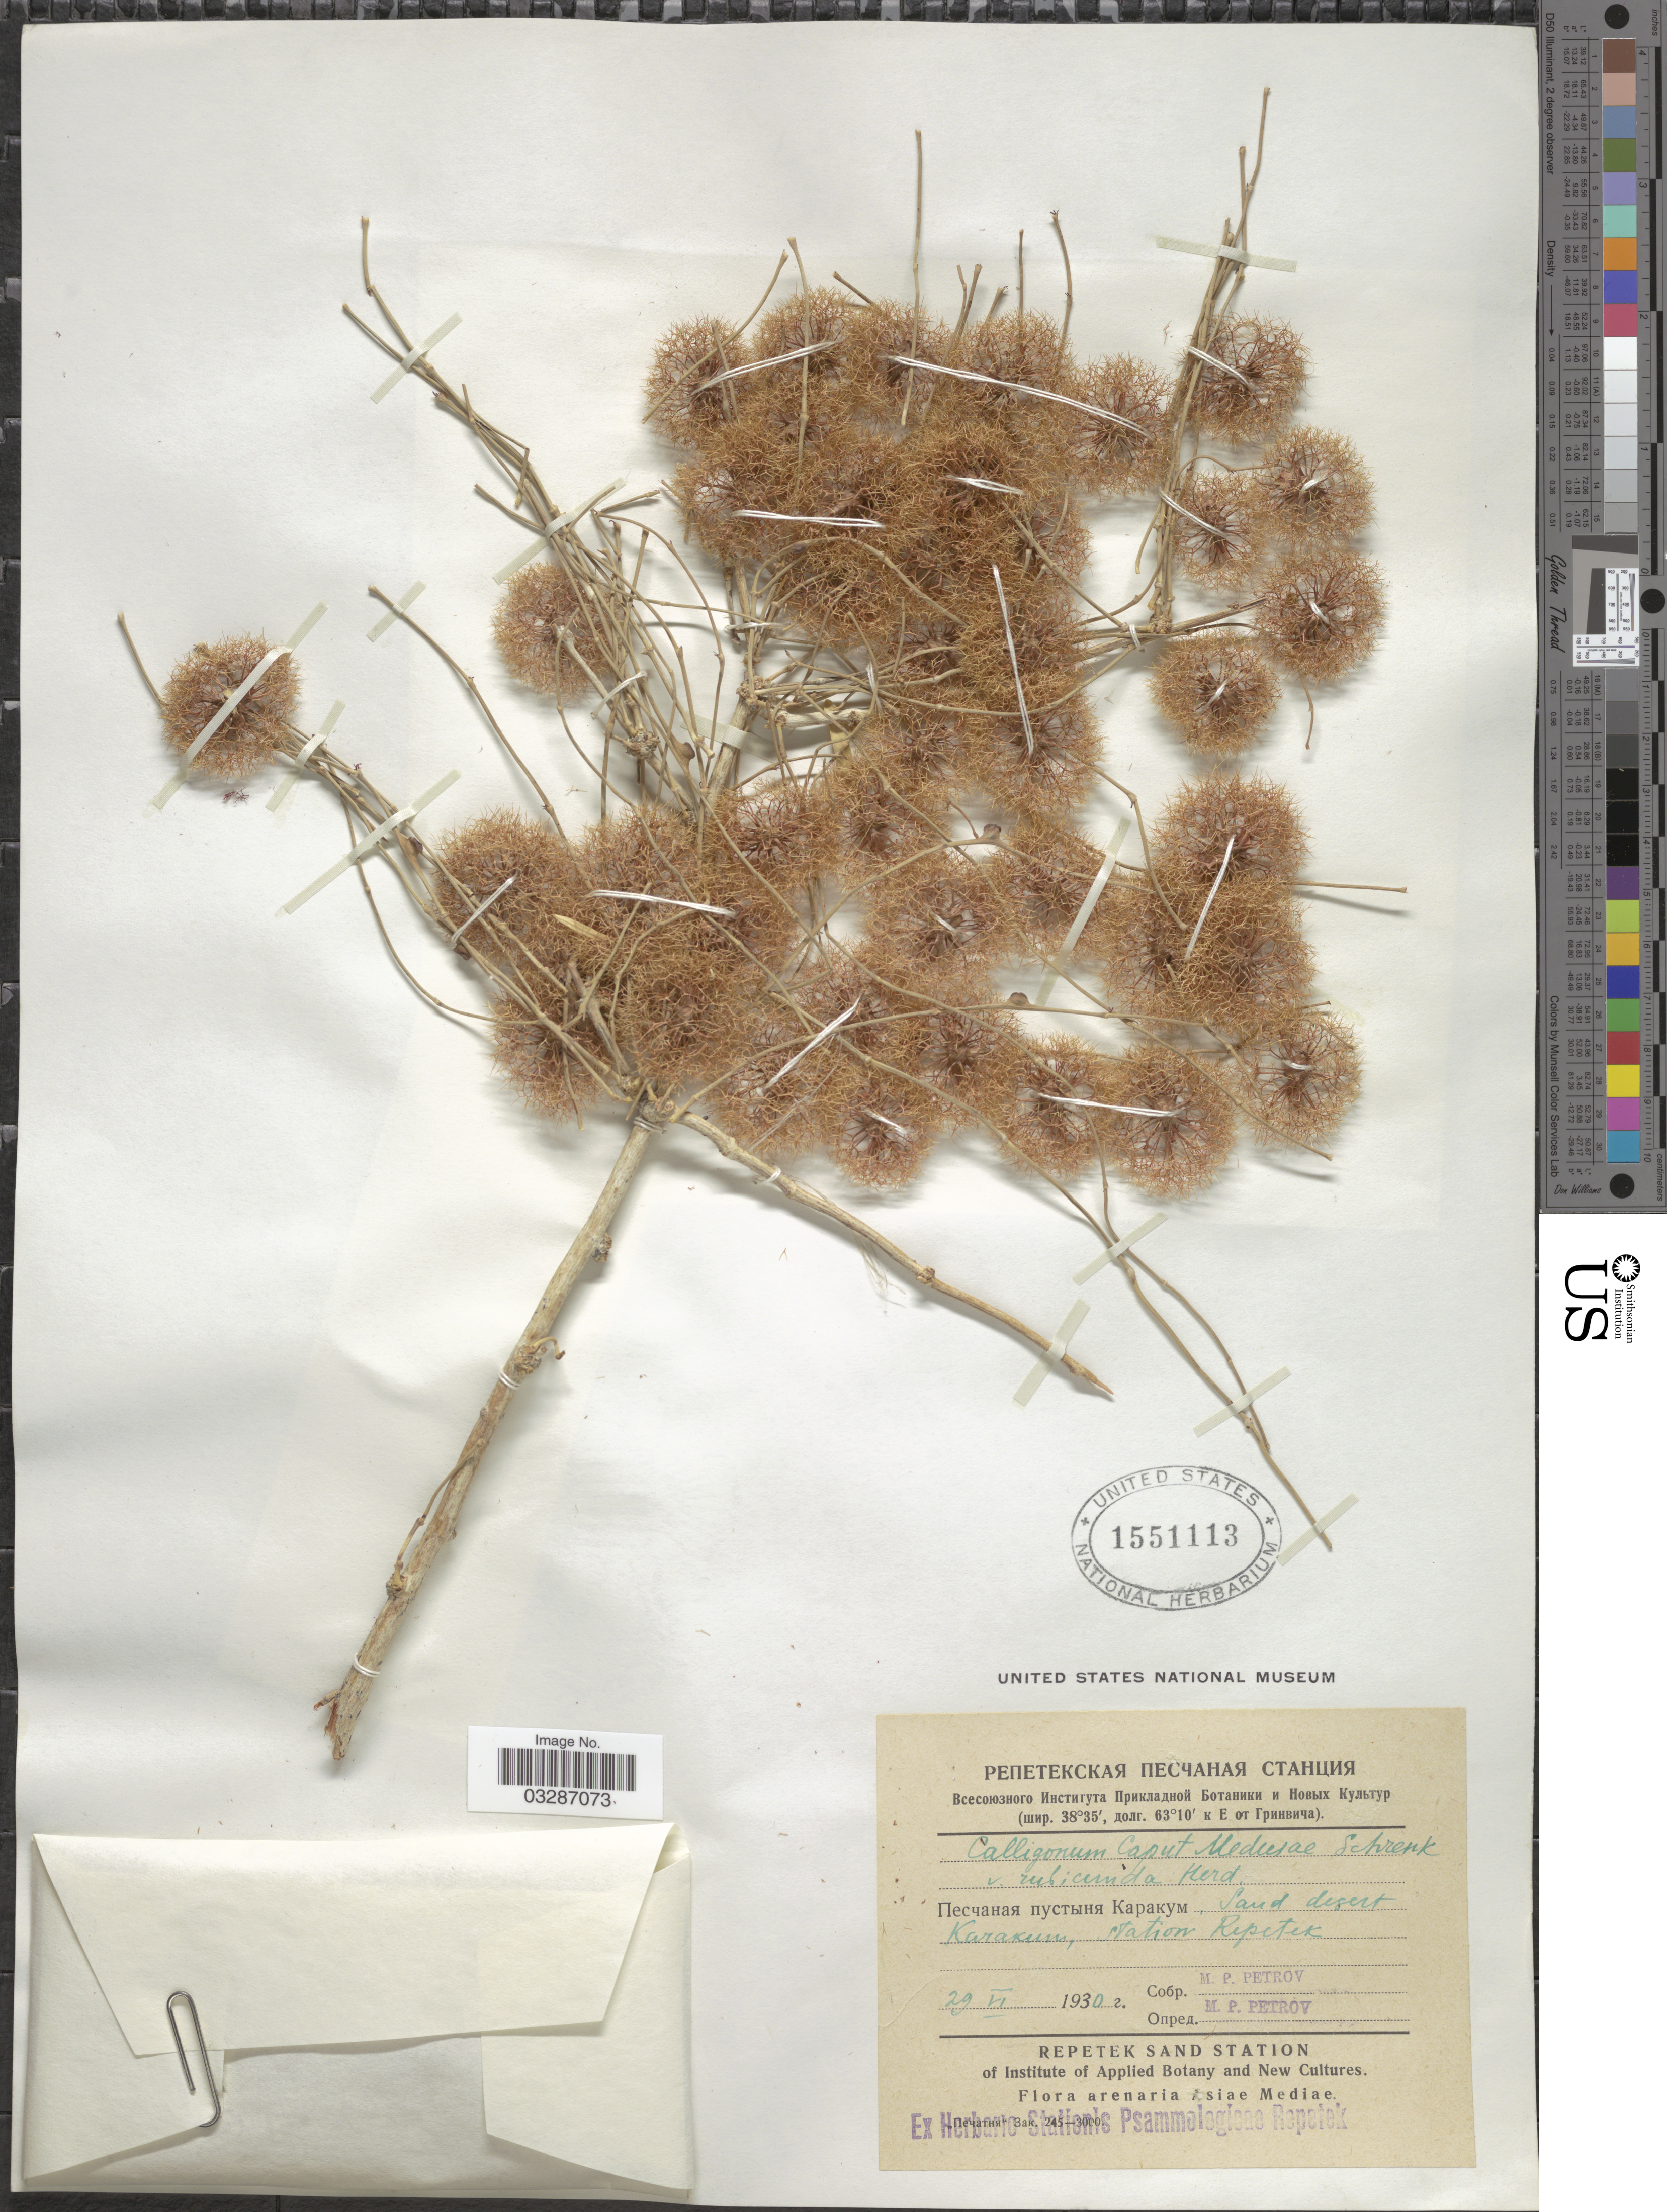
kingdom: Plantae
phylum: Tracheophyta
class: Magnoliopsida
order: Caryophyllales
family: Polygonaceae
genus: Calligonum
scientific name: Calligonum caput-medusae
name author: Schrenk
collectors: M. Petrov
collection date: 1930-06-29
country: Turkmenistan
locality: X, Sand desert Karakum, station Repetek. Repetek Sand Station. Arenaria Asiae Mediae. [unsure placement]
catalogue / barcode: US 1551113